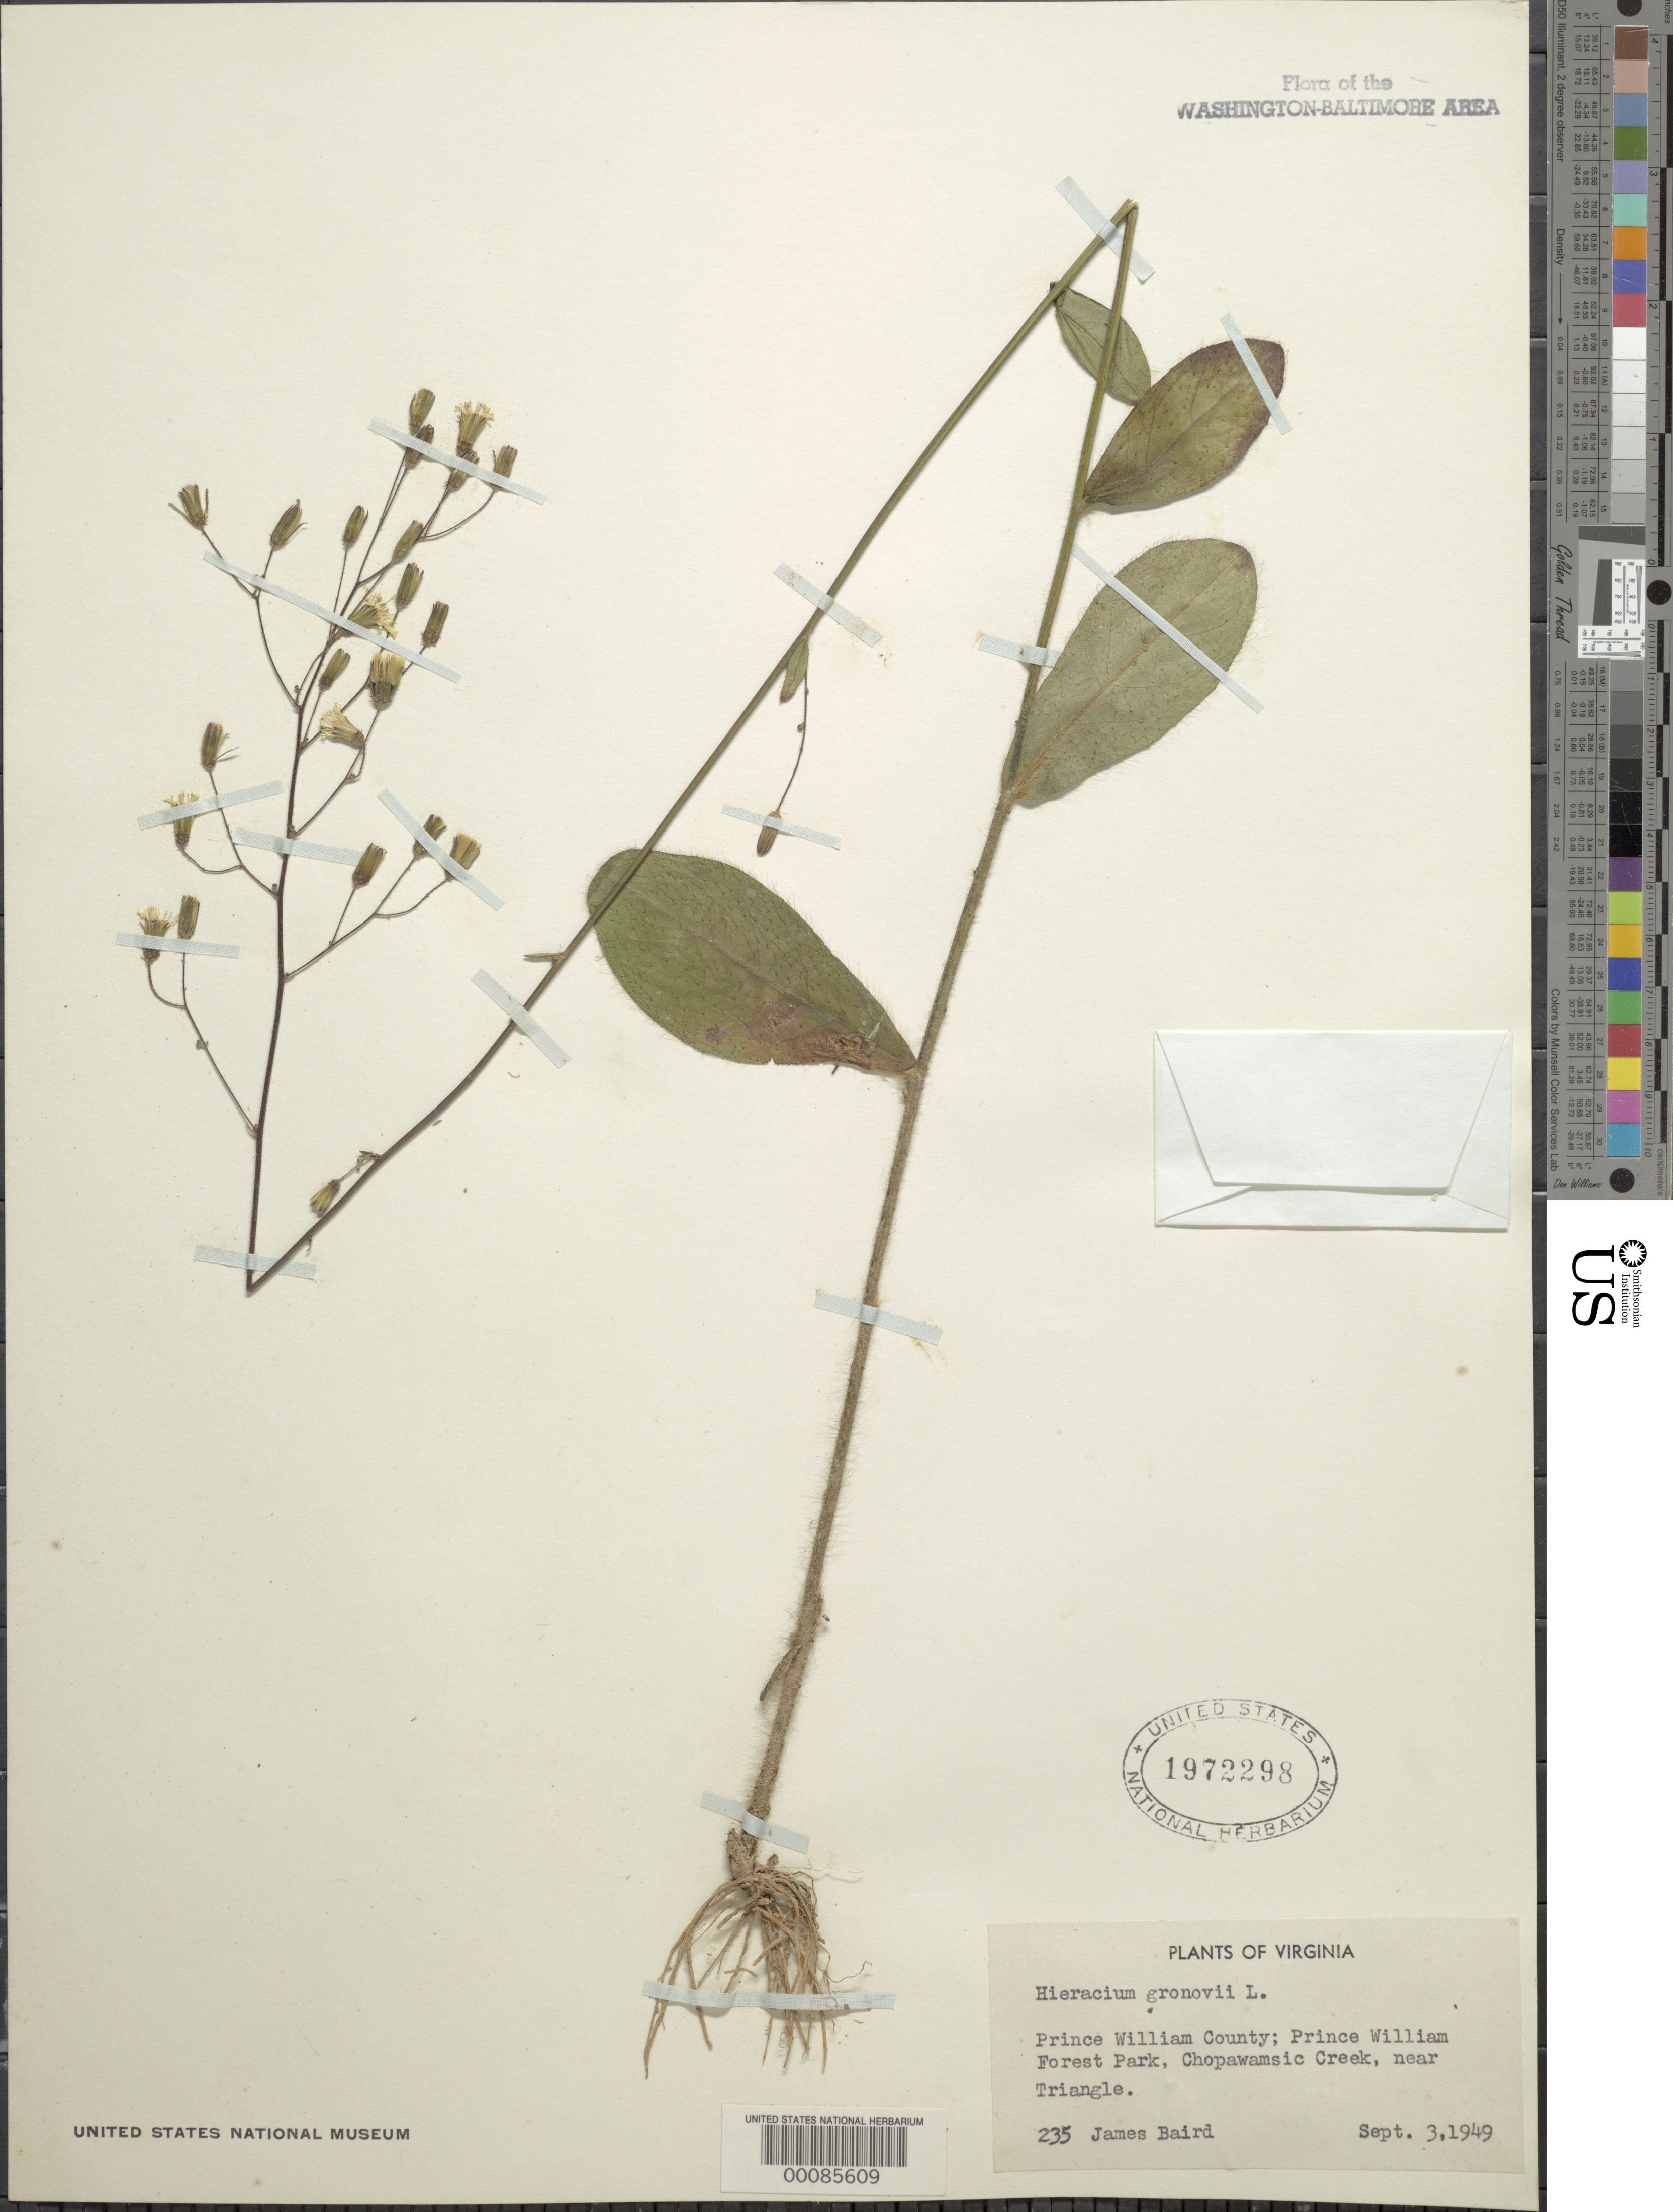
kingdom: Plantae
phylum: Tracheophyta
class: Magnoliopsida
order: Asterales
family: Asteraceae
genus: Hieracium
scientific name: Hieracium gronovii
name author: L.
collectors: J. Baird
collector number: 235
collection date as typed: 03 Sep 1949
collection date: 1949-09-03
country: United States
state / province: Virginia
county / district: Prince William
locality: Prince William Forest Park Chopawamsic Creek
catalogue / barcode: US 1972298